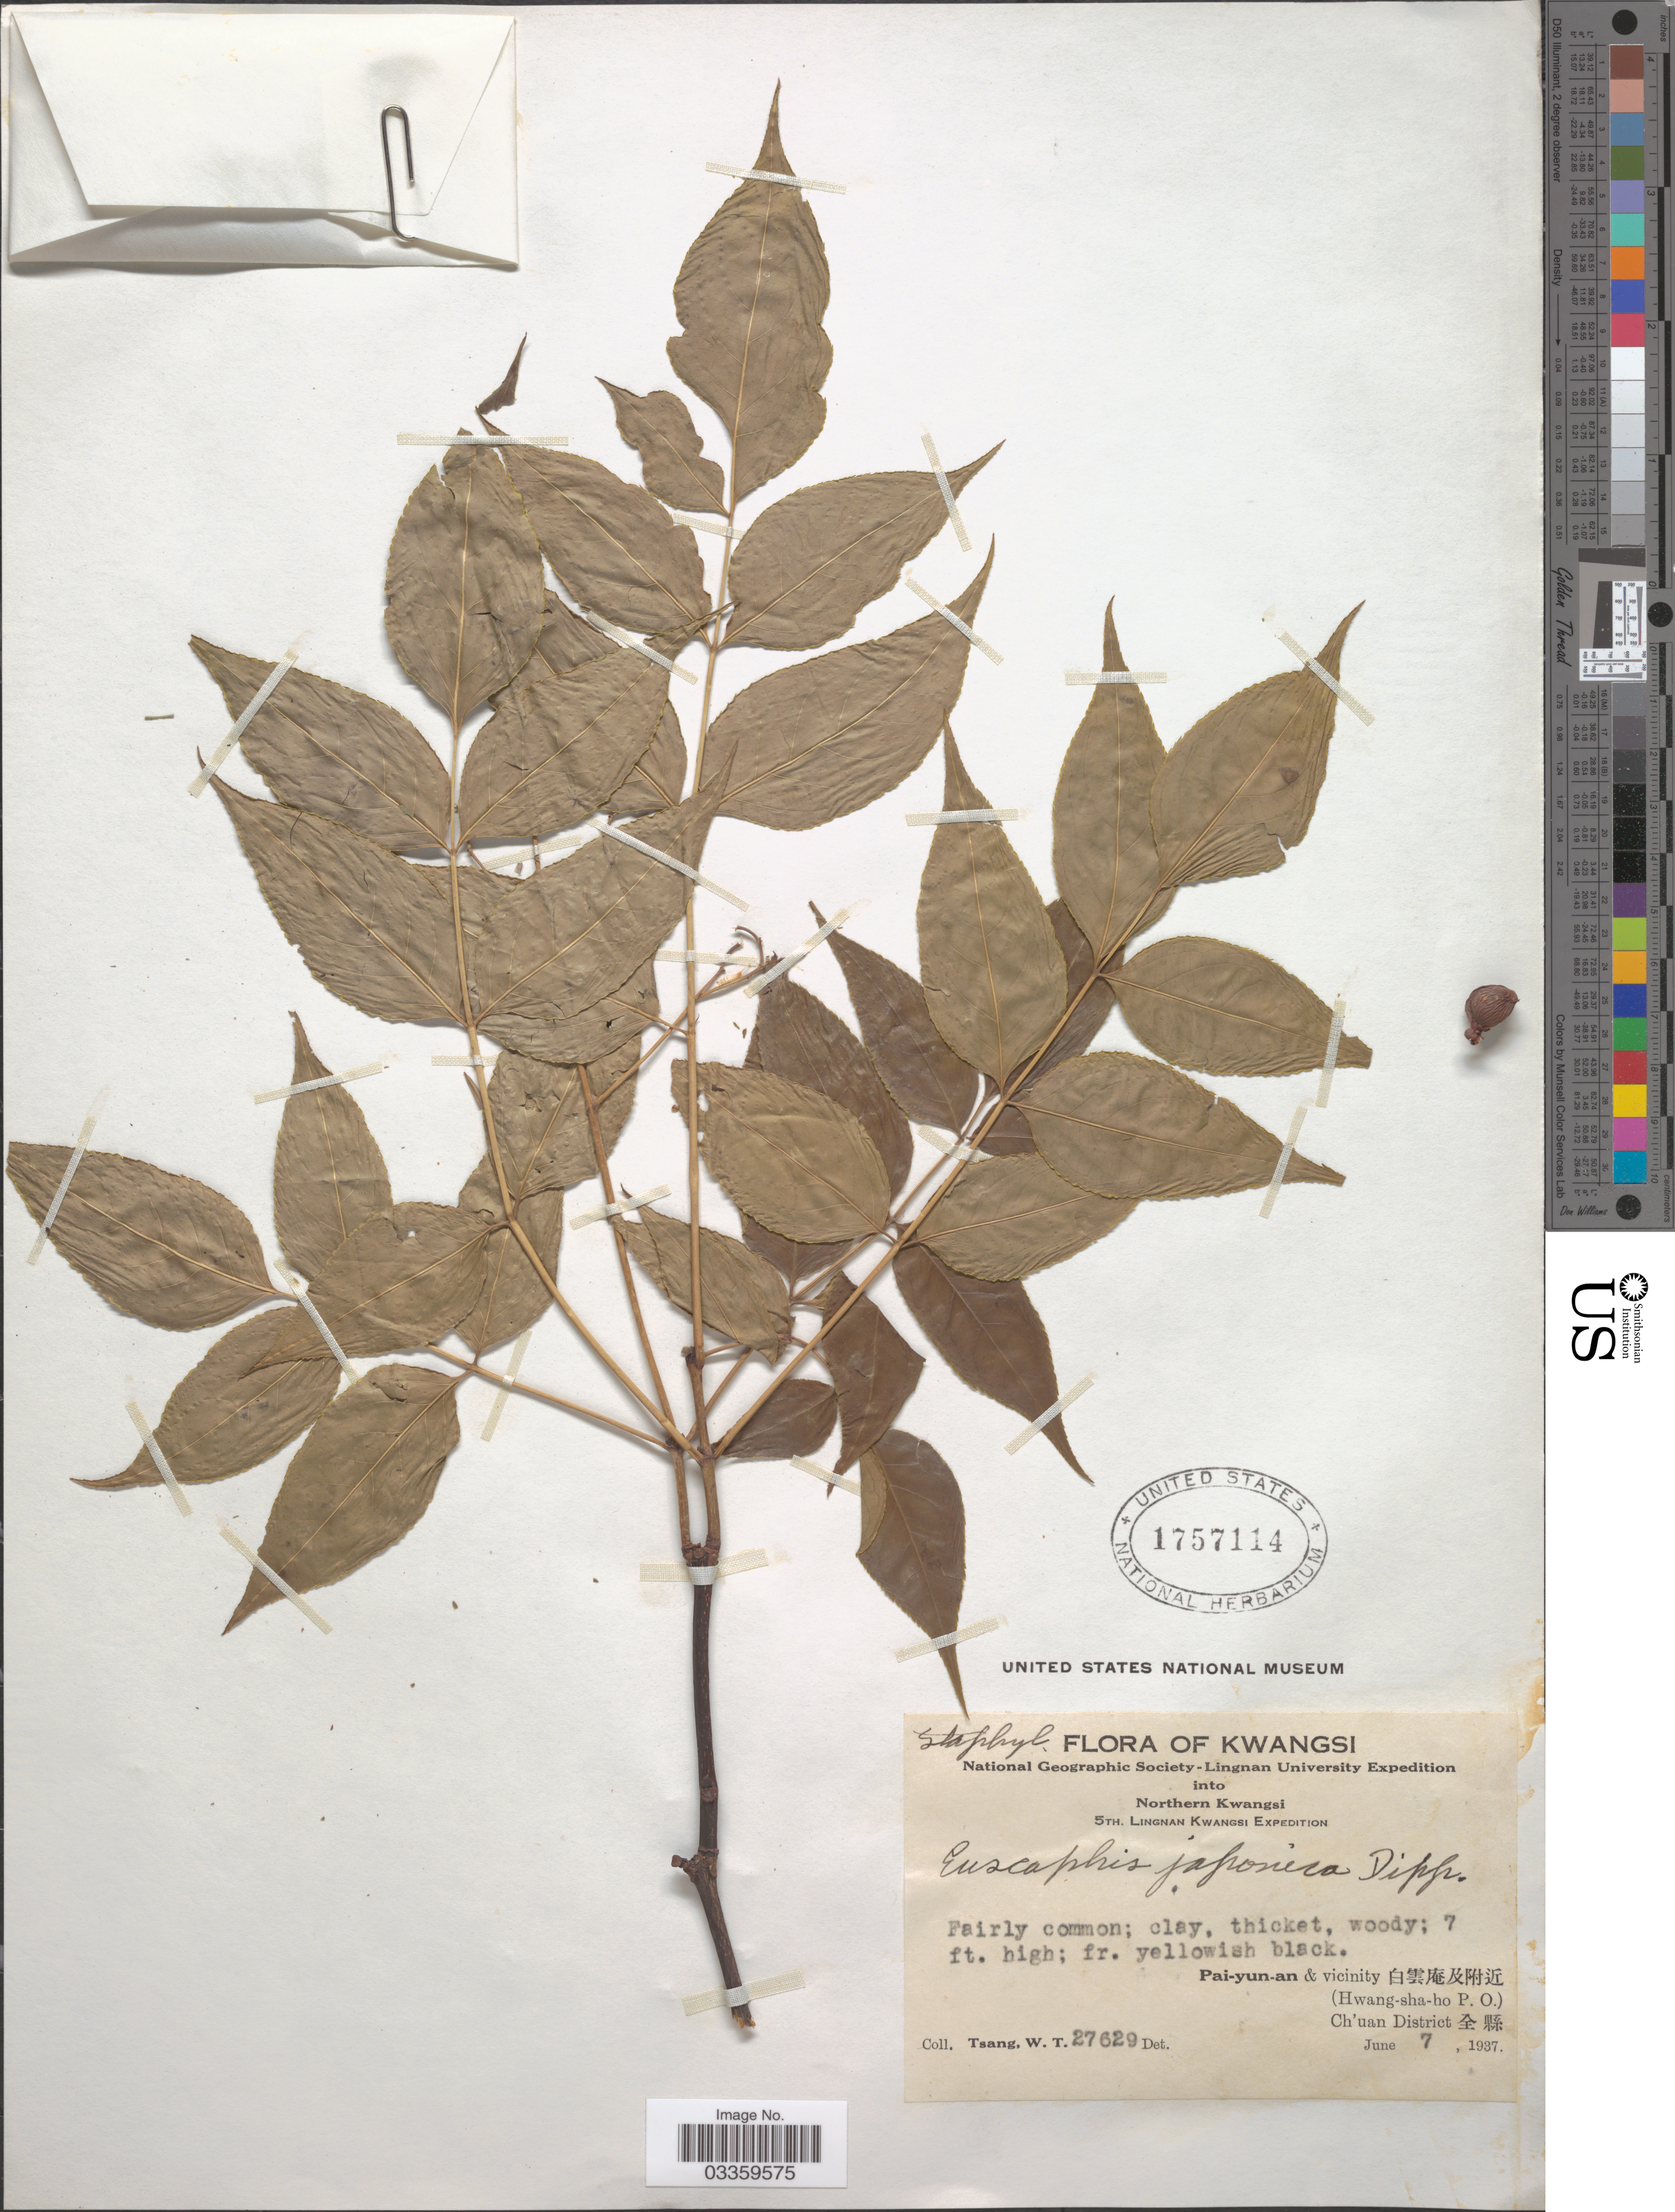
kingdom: Plantae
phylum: Tracheophyta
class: Magnoliopsida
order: Crossosomatales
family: Staphyleaceae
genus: Euscaphis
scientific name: Euscaphis japonica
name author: (Thunb.) Kanitz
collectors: W. T. Tsang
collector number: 27629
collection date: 1937-06-07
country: China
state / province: Guangxi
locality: Kwangsi. Pai-yun-an & vicinity. X. (Hwang-sha-ho P.O.) Ch'uan District X.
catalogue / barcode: US 1757114